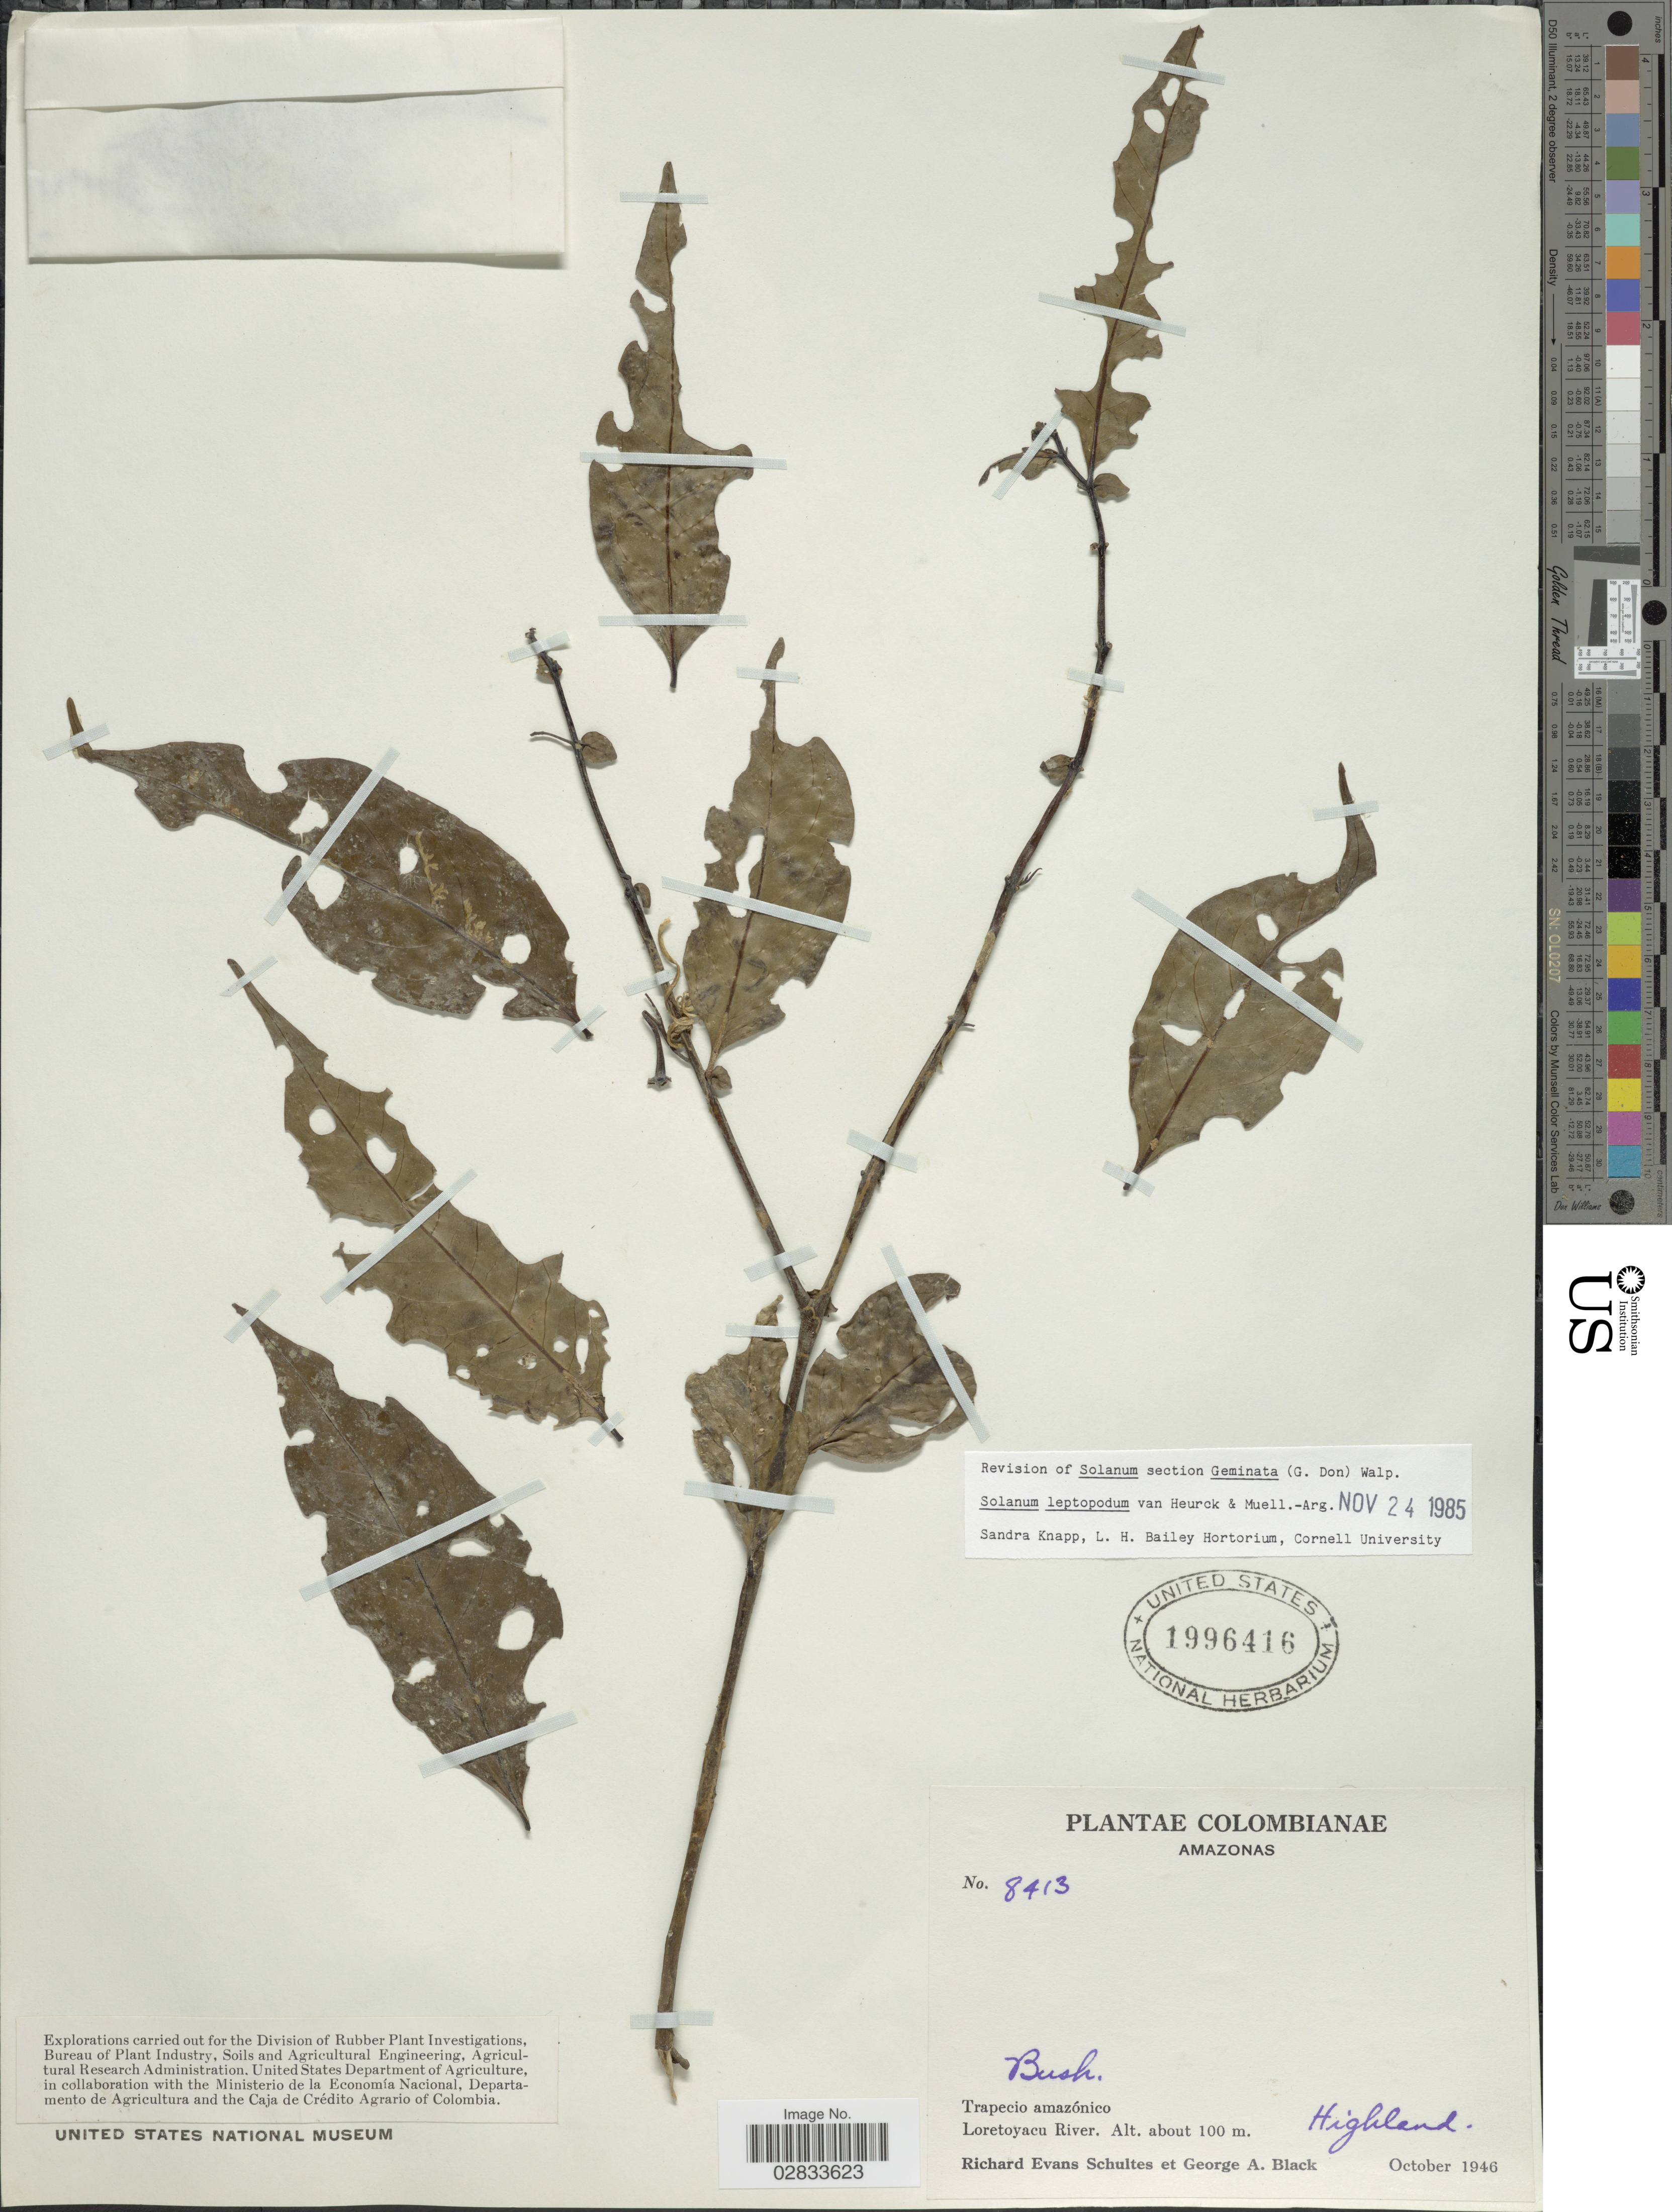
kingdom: Plantae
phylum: Tracheophyta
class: Magnoliopsida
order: Solanales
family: Solanaceae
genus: Solanum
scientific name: Solanum leptopodum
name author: Van Heurck & Müll. Arg.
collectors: R. E. Schultes & G. A. Black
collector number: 8413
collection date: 1946-10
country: Colombia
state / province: Amazônas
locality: Trapecio amazónico. Loretoyacu River.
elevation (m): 100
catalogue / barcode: US 1996416